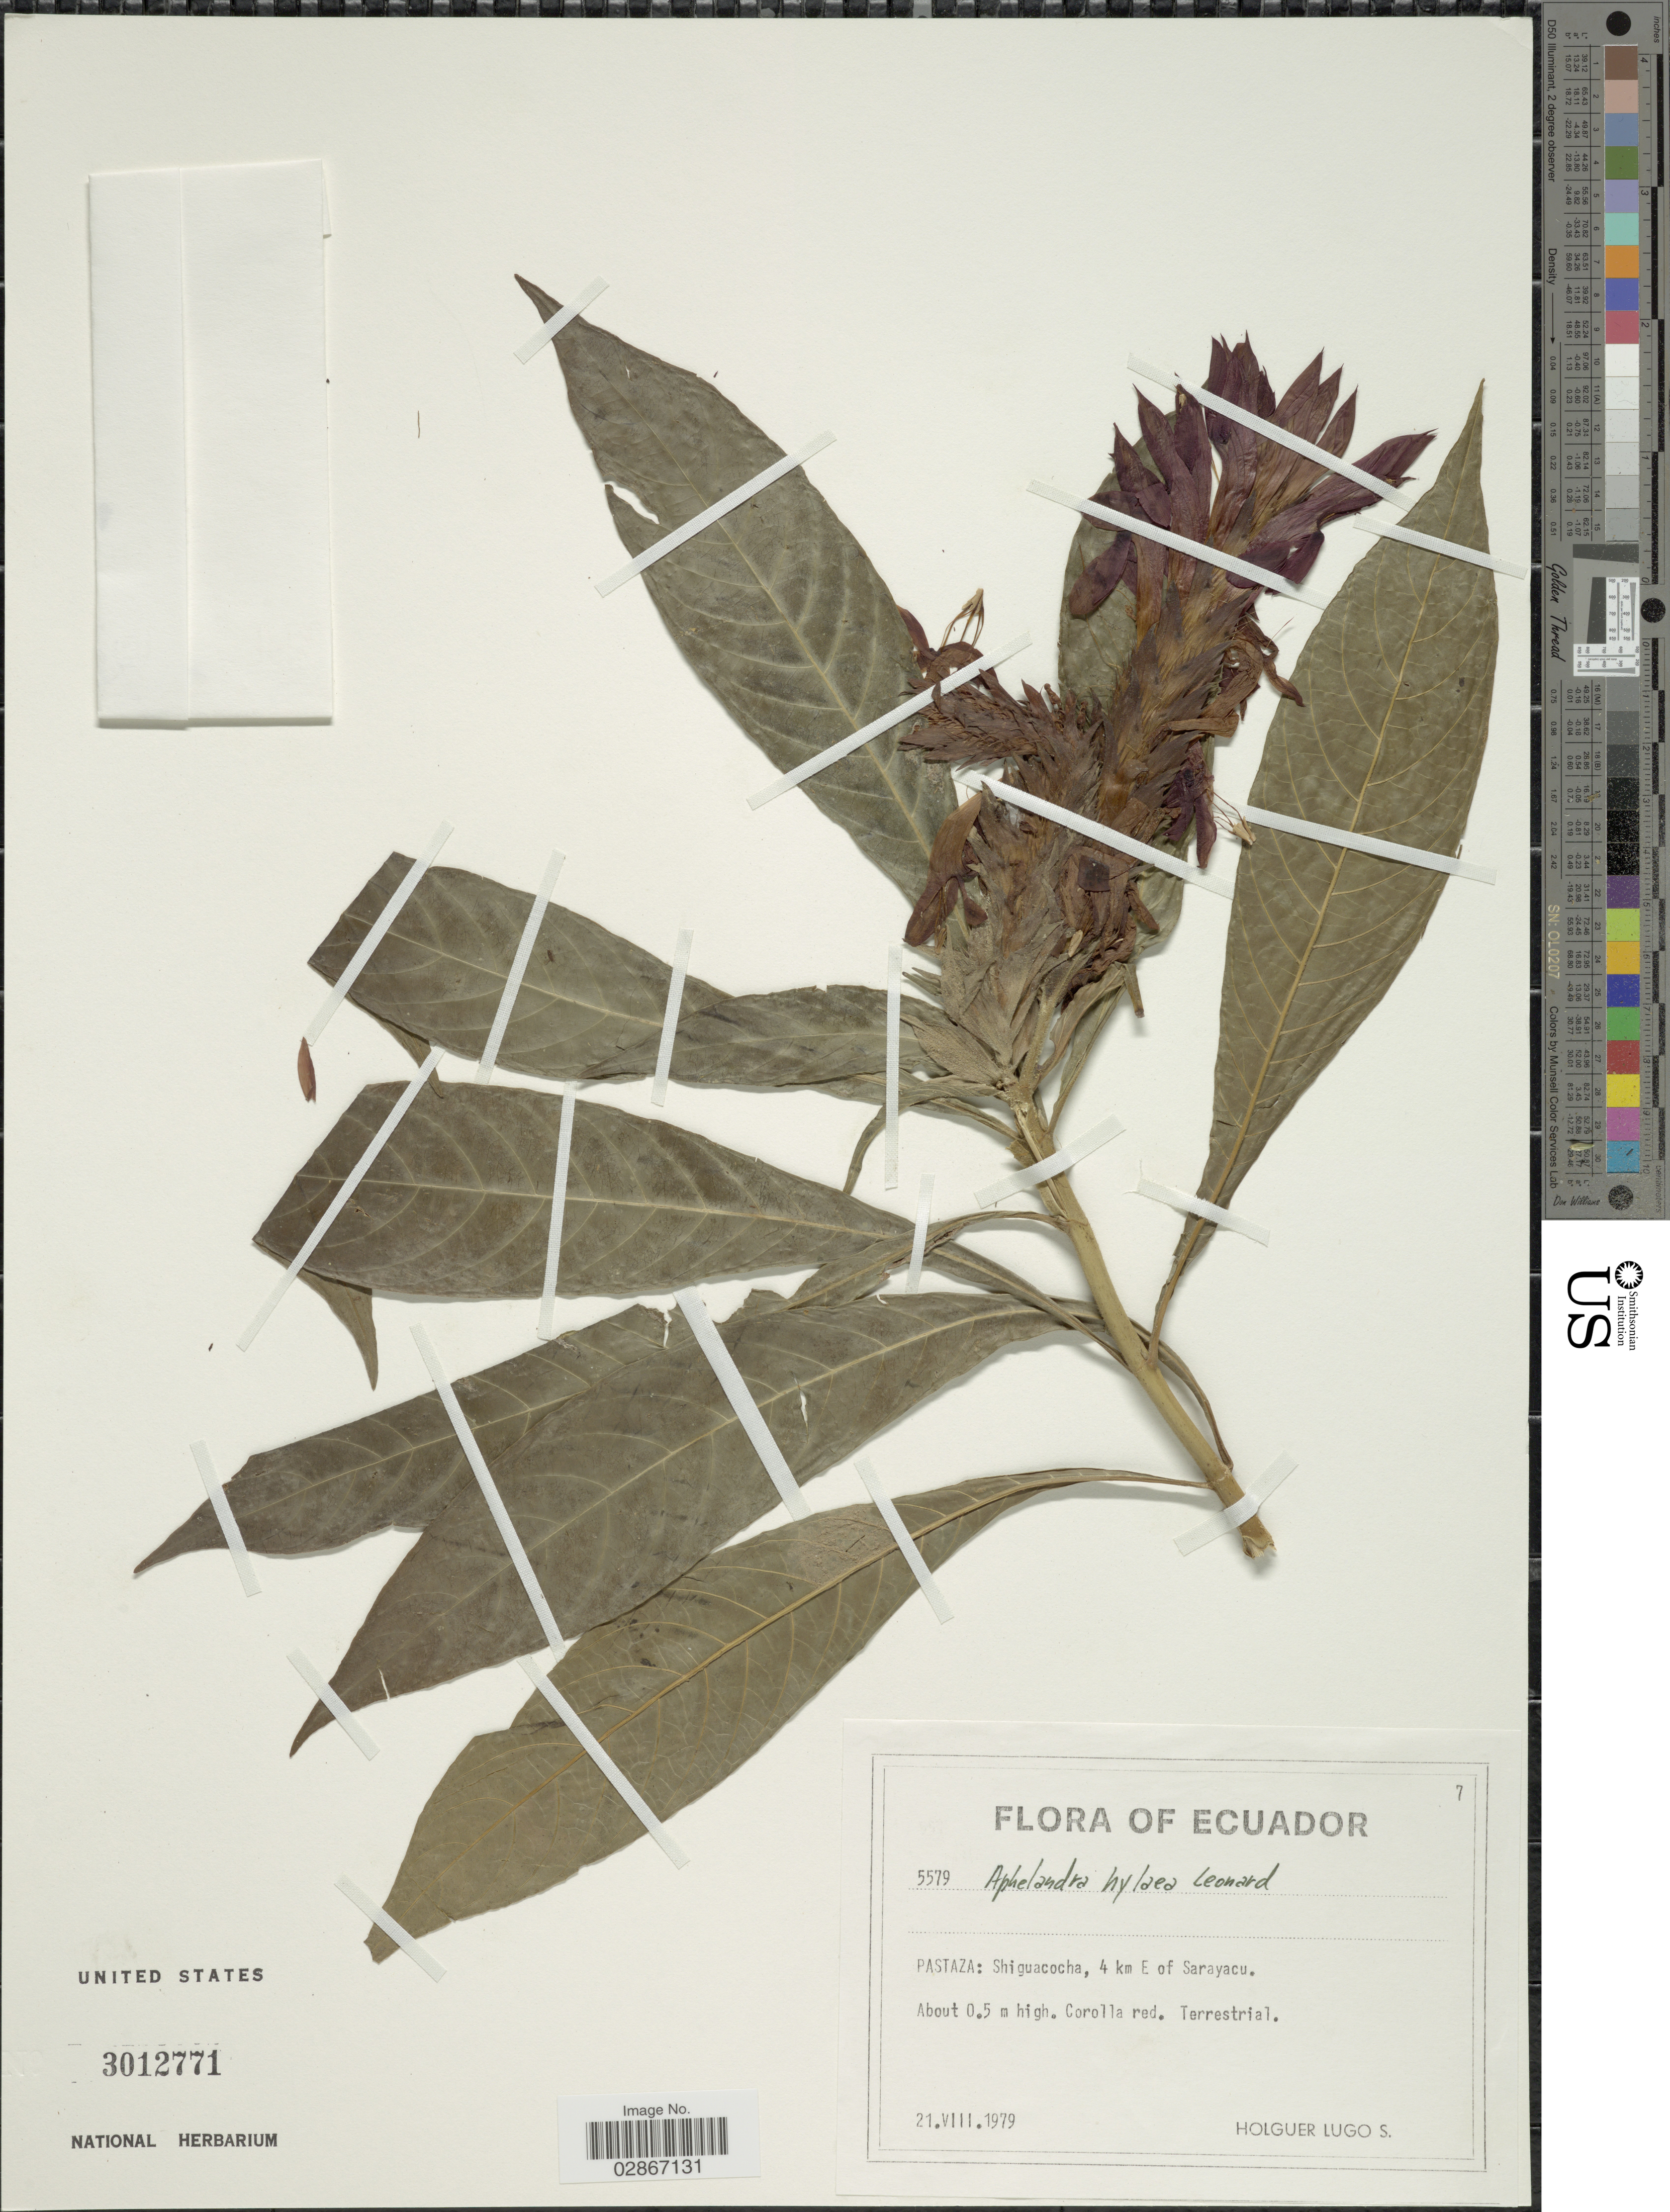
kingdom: Plantae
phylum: Tracheophyta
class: Magnoliopsida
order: Lamiales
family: Acanthaceae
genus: Aphelandra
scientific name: Aphelandra hylaea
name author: Leonard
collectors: H. Lugo S.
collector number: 5579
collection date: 1979-08-21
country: Ecuador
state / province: Pastaza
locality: Shiguacocha, 4 km E of Sarayacu.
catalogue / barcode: US 3012771